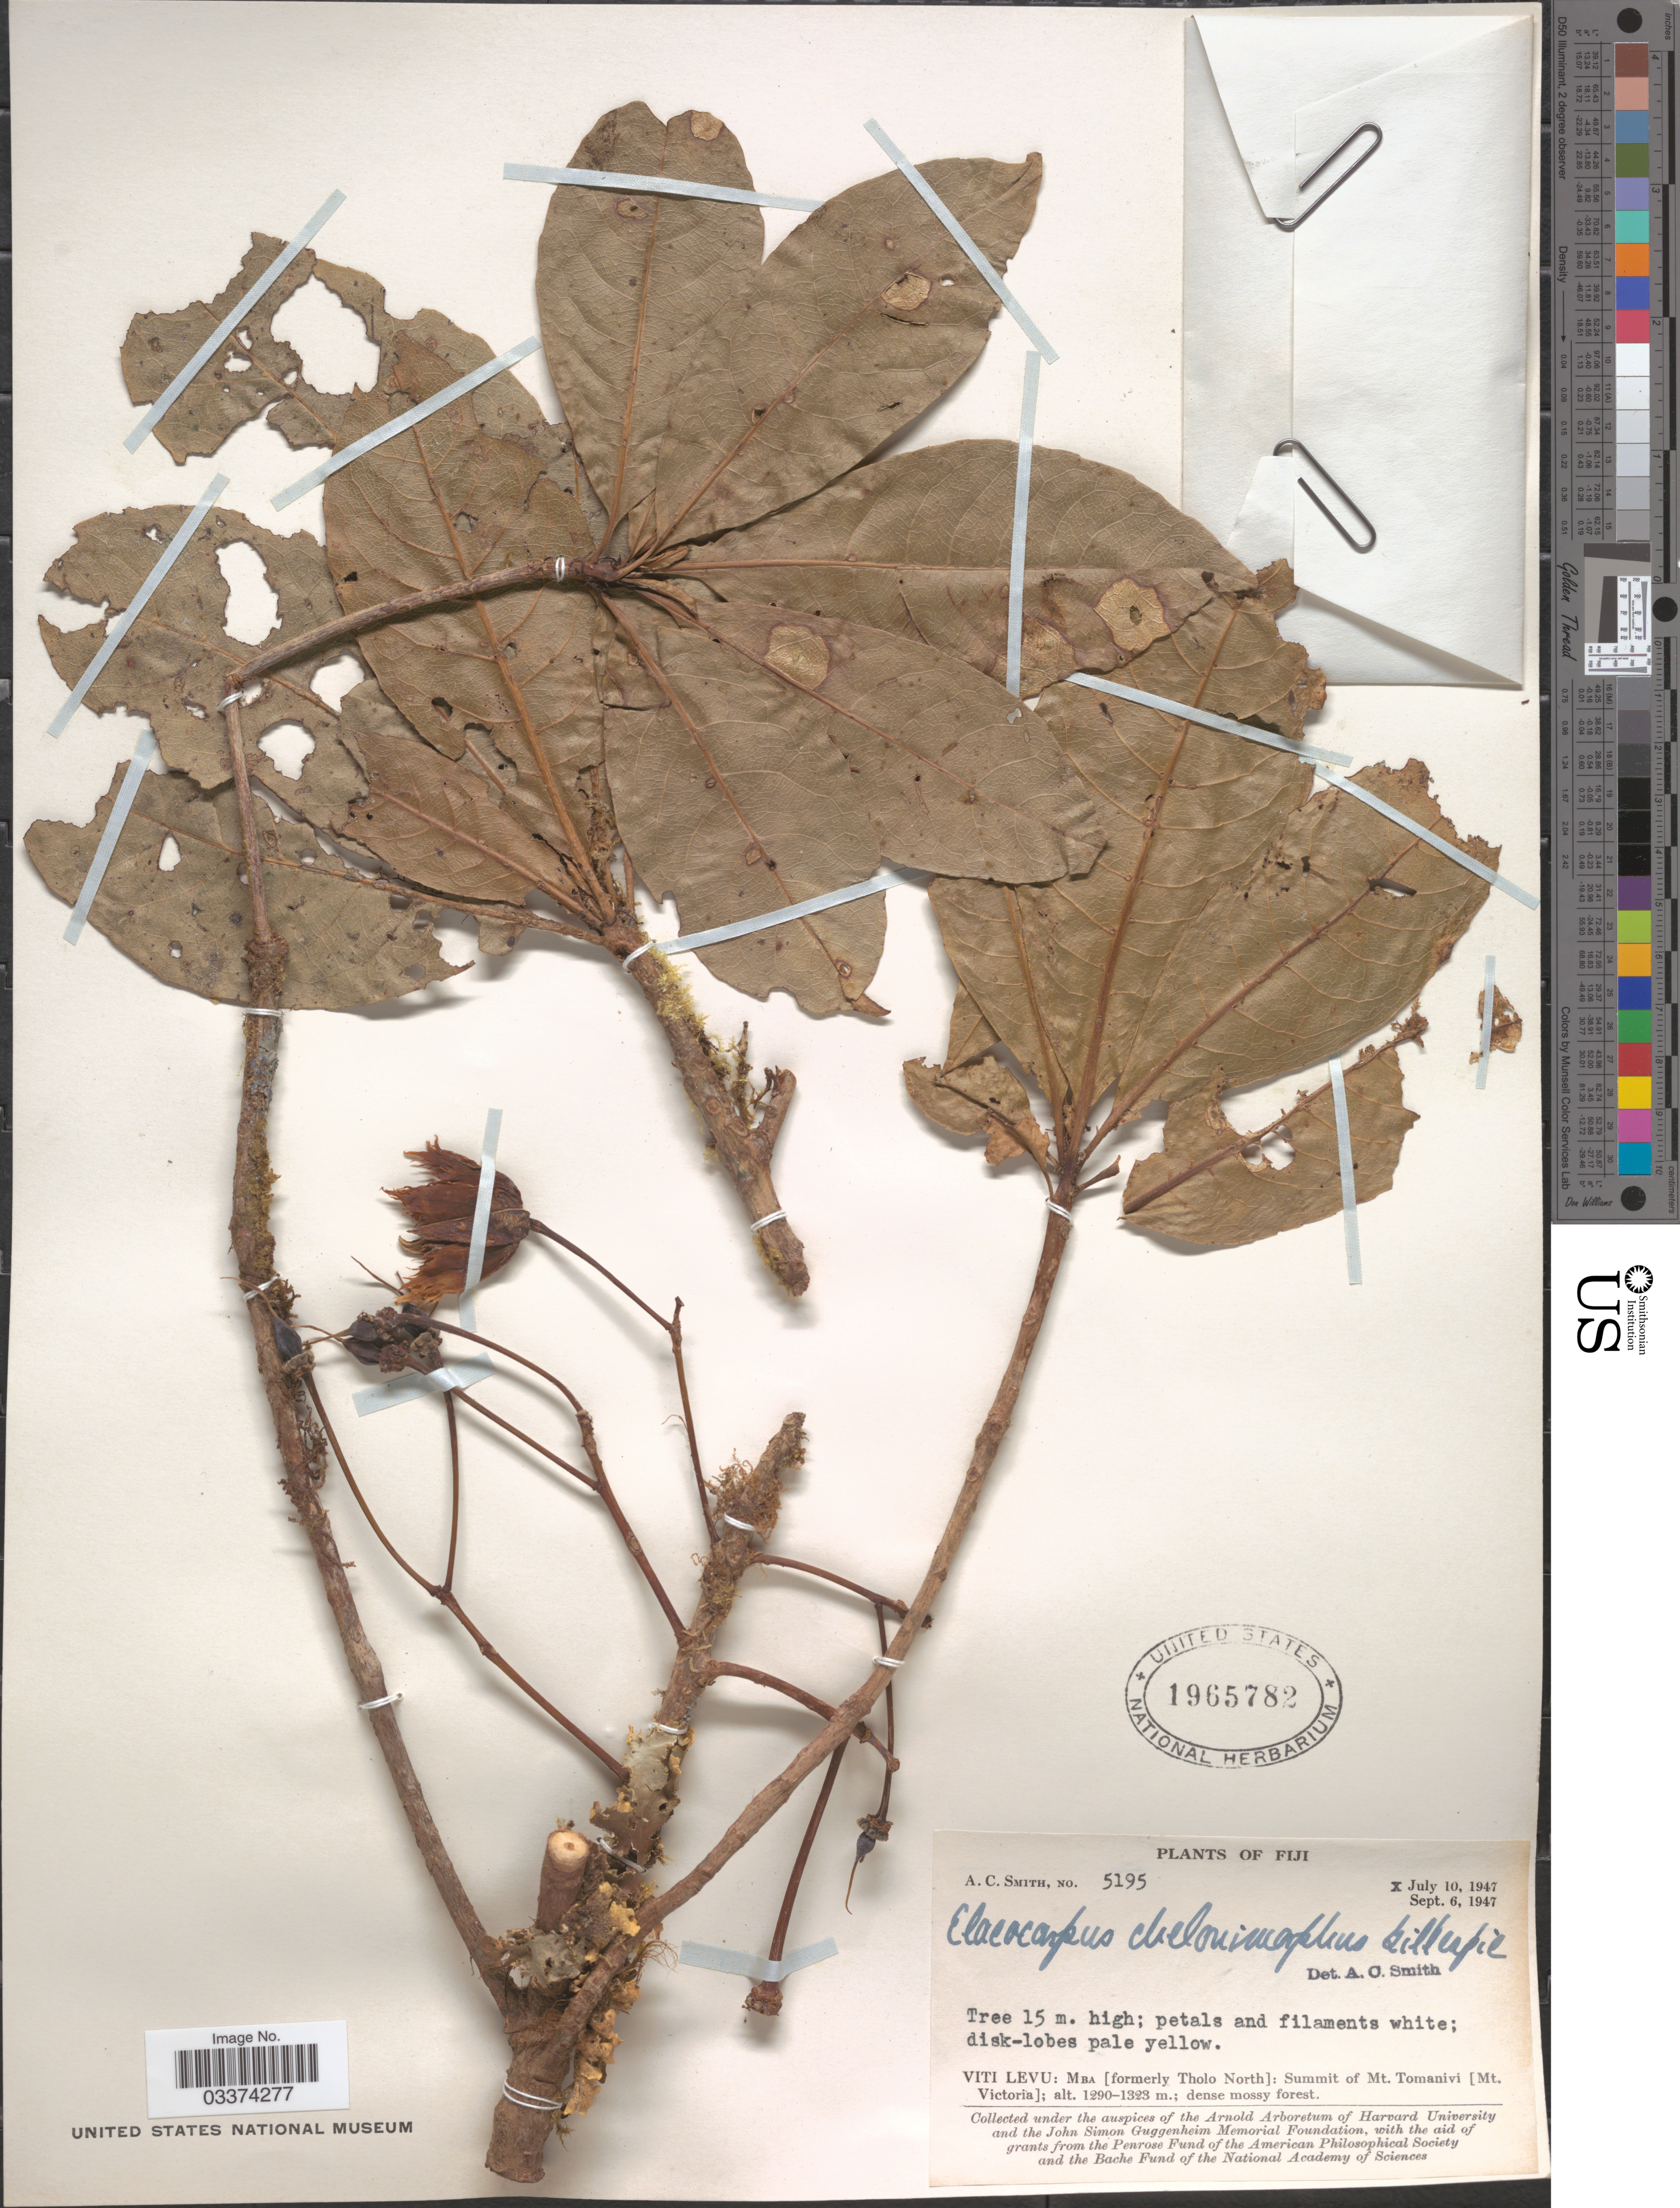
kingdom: Plantae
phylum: Tracheophyta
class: Magnoliopsida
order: Oxalidales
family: Elaeocarpaceae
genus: Elaeocarpus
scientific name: Elaeocarpus chelonimorphus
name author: Gillespie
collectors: A. C. Smith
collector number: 5195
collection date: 1947-07-10/1947-09-06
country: Fiji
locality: Viti Levu: Mba [formerly Tholo North]: Summit of Mt. Tomanivi [Mt. Victoria].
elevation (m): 1290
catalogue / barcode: US 1965782